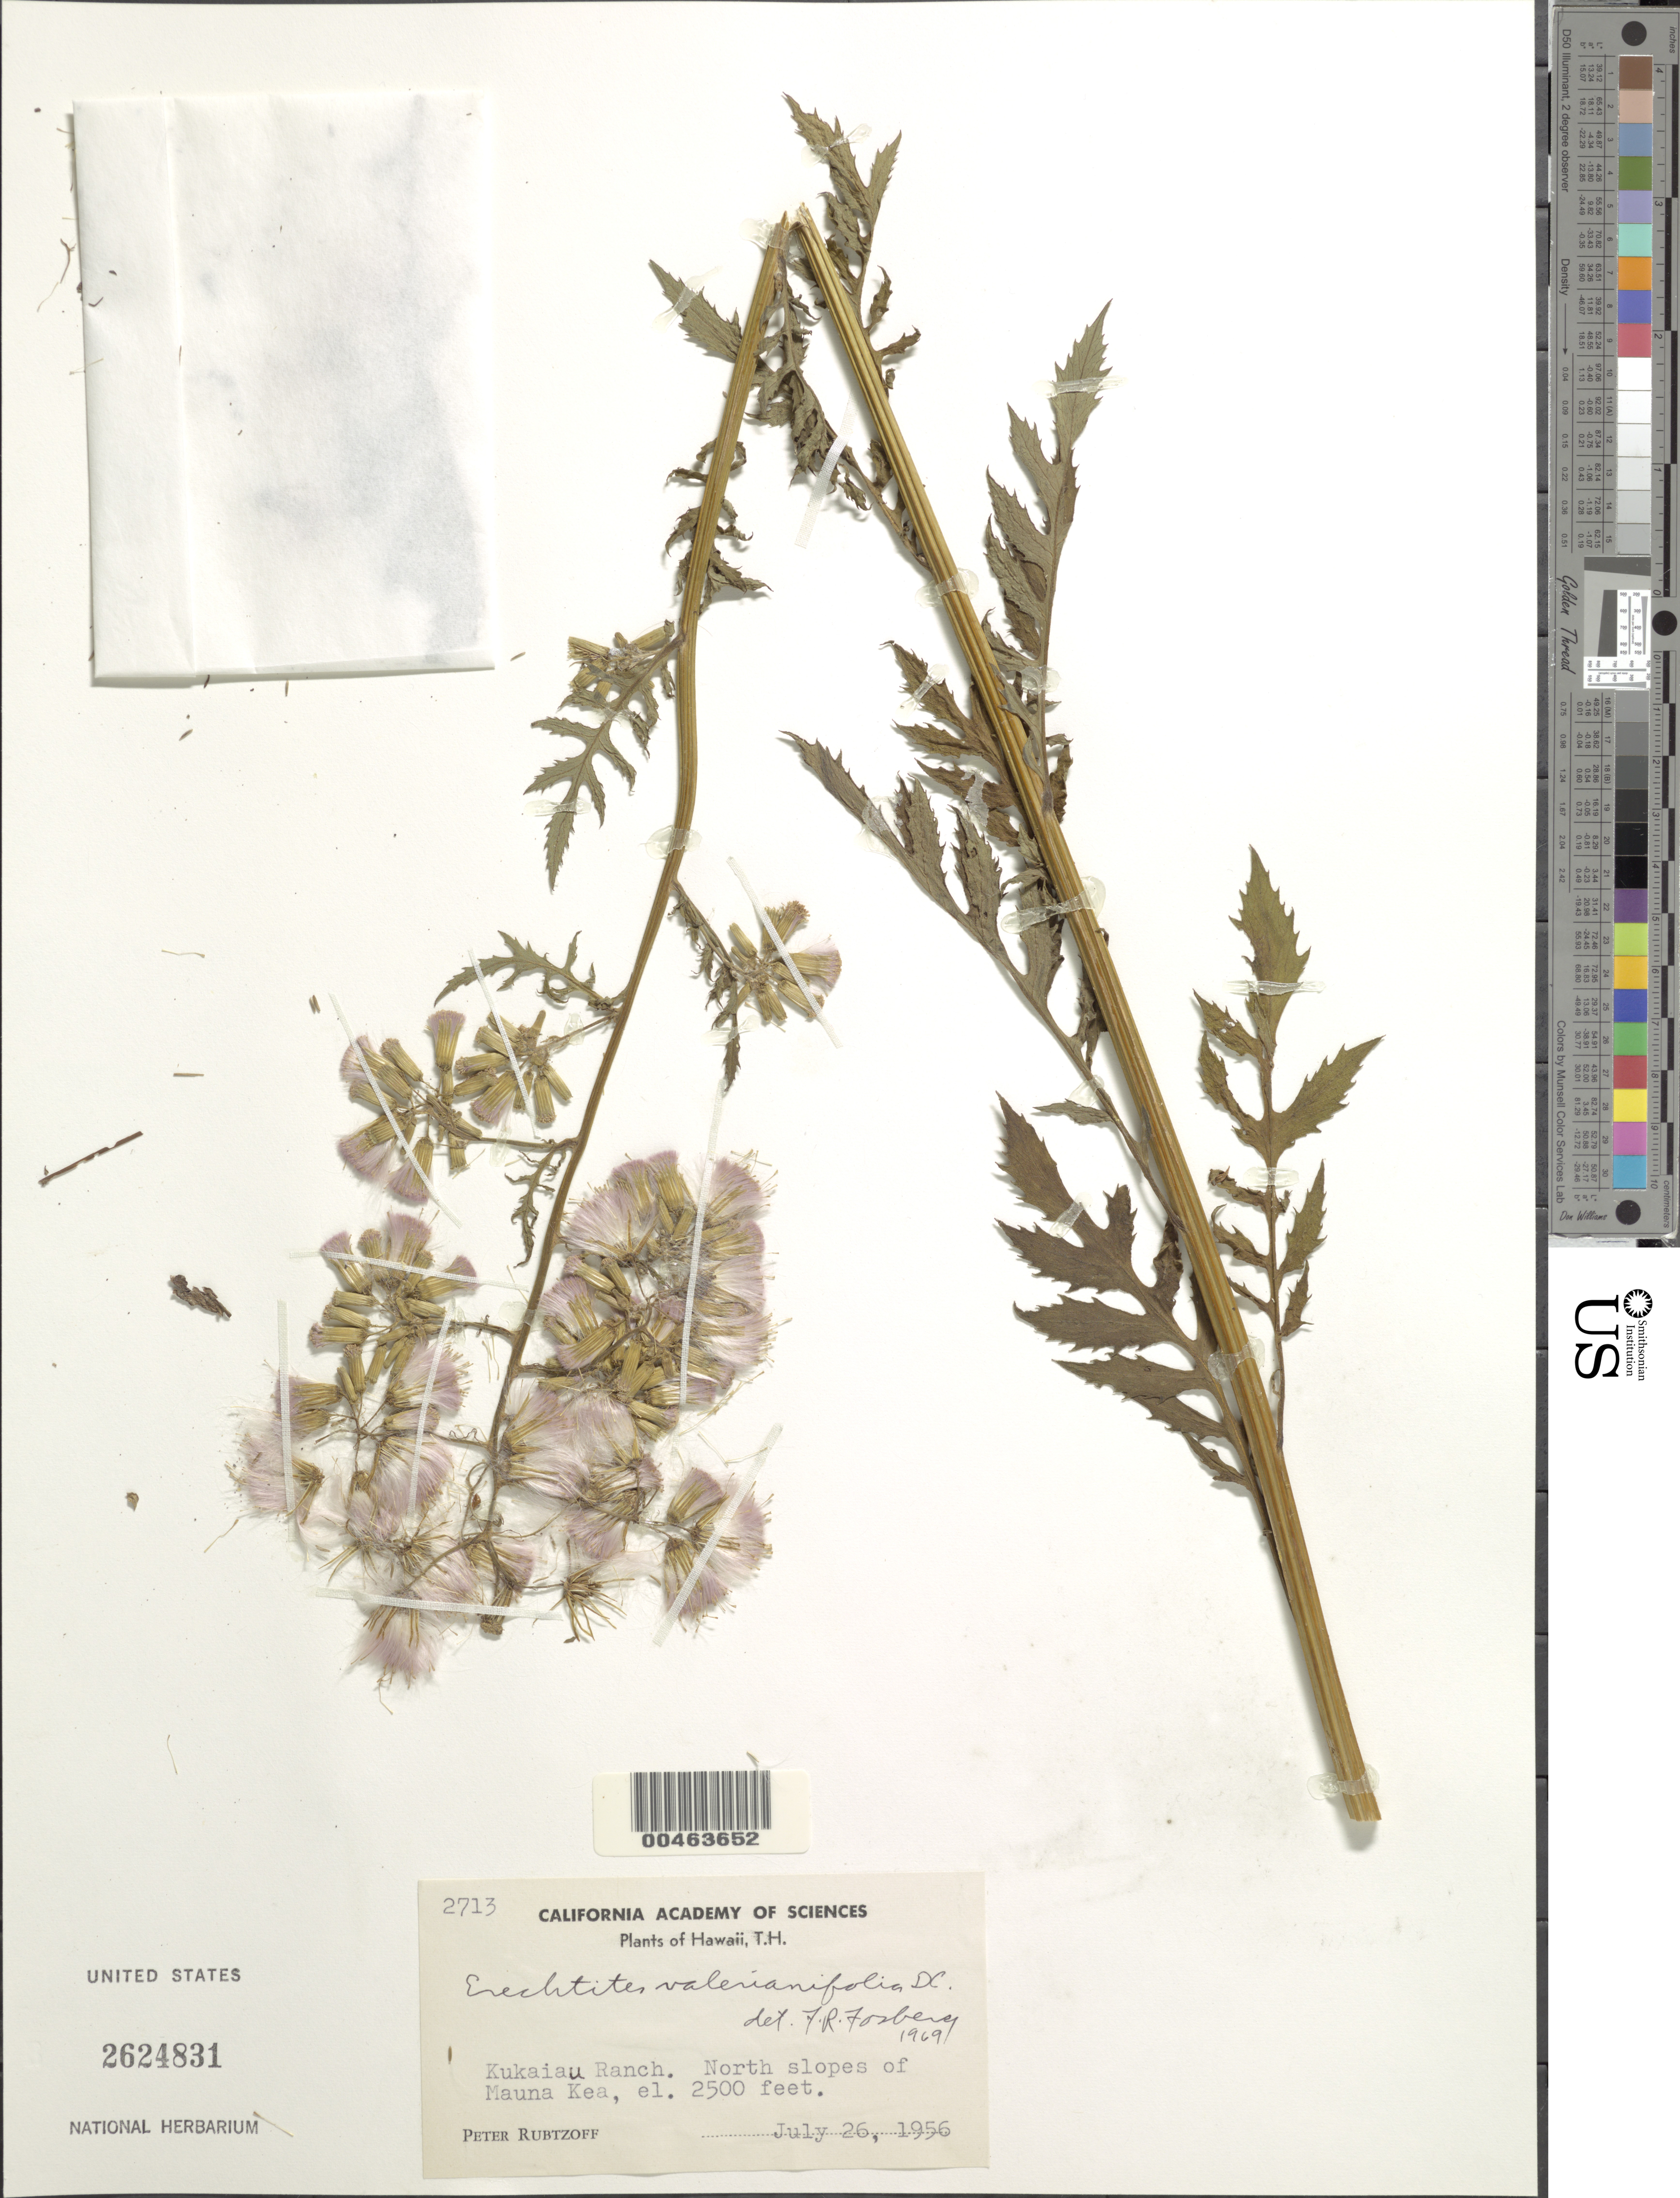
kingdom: Plantae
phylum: Tracheophyta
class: Magnoliopsida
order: Asterales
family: Asteraceae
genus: Erechtites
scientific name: Erechtites valerianifolius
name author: (Link ex Spreng.) DC.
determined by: Fosberg, F. R.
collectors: P. Rubtzoff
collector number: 2713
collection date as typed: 26 Jul 1956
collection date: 1956-07-26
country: United States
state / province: Hawaii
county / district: Hawaii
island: Hawaii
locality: Kukaiau Ranch. North slopes of Mauna Kea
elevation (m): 762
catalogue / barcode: US 2624831